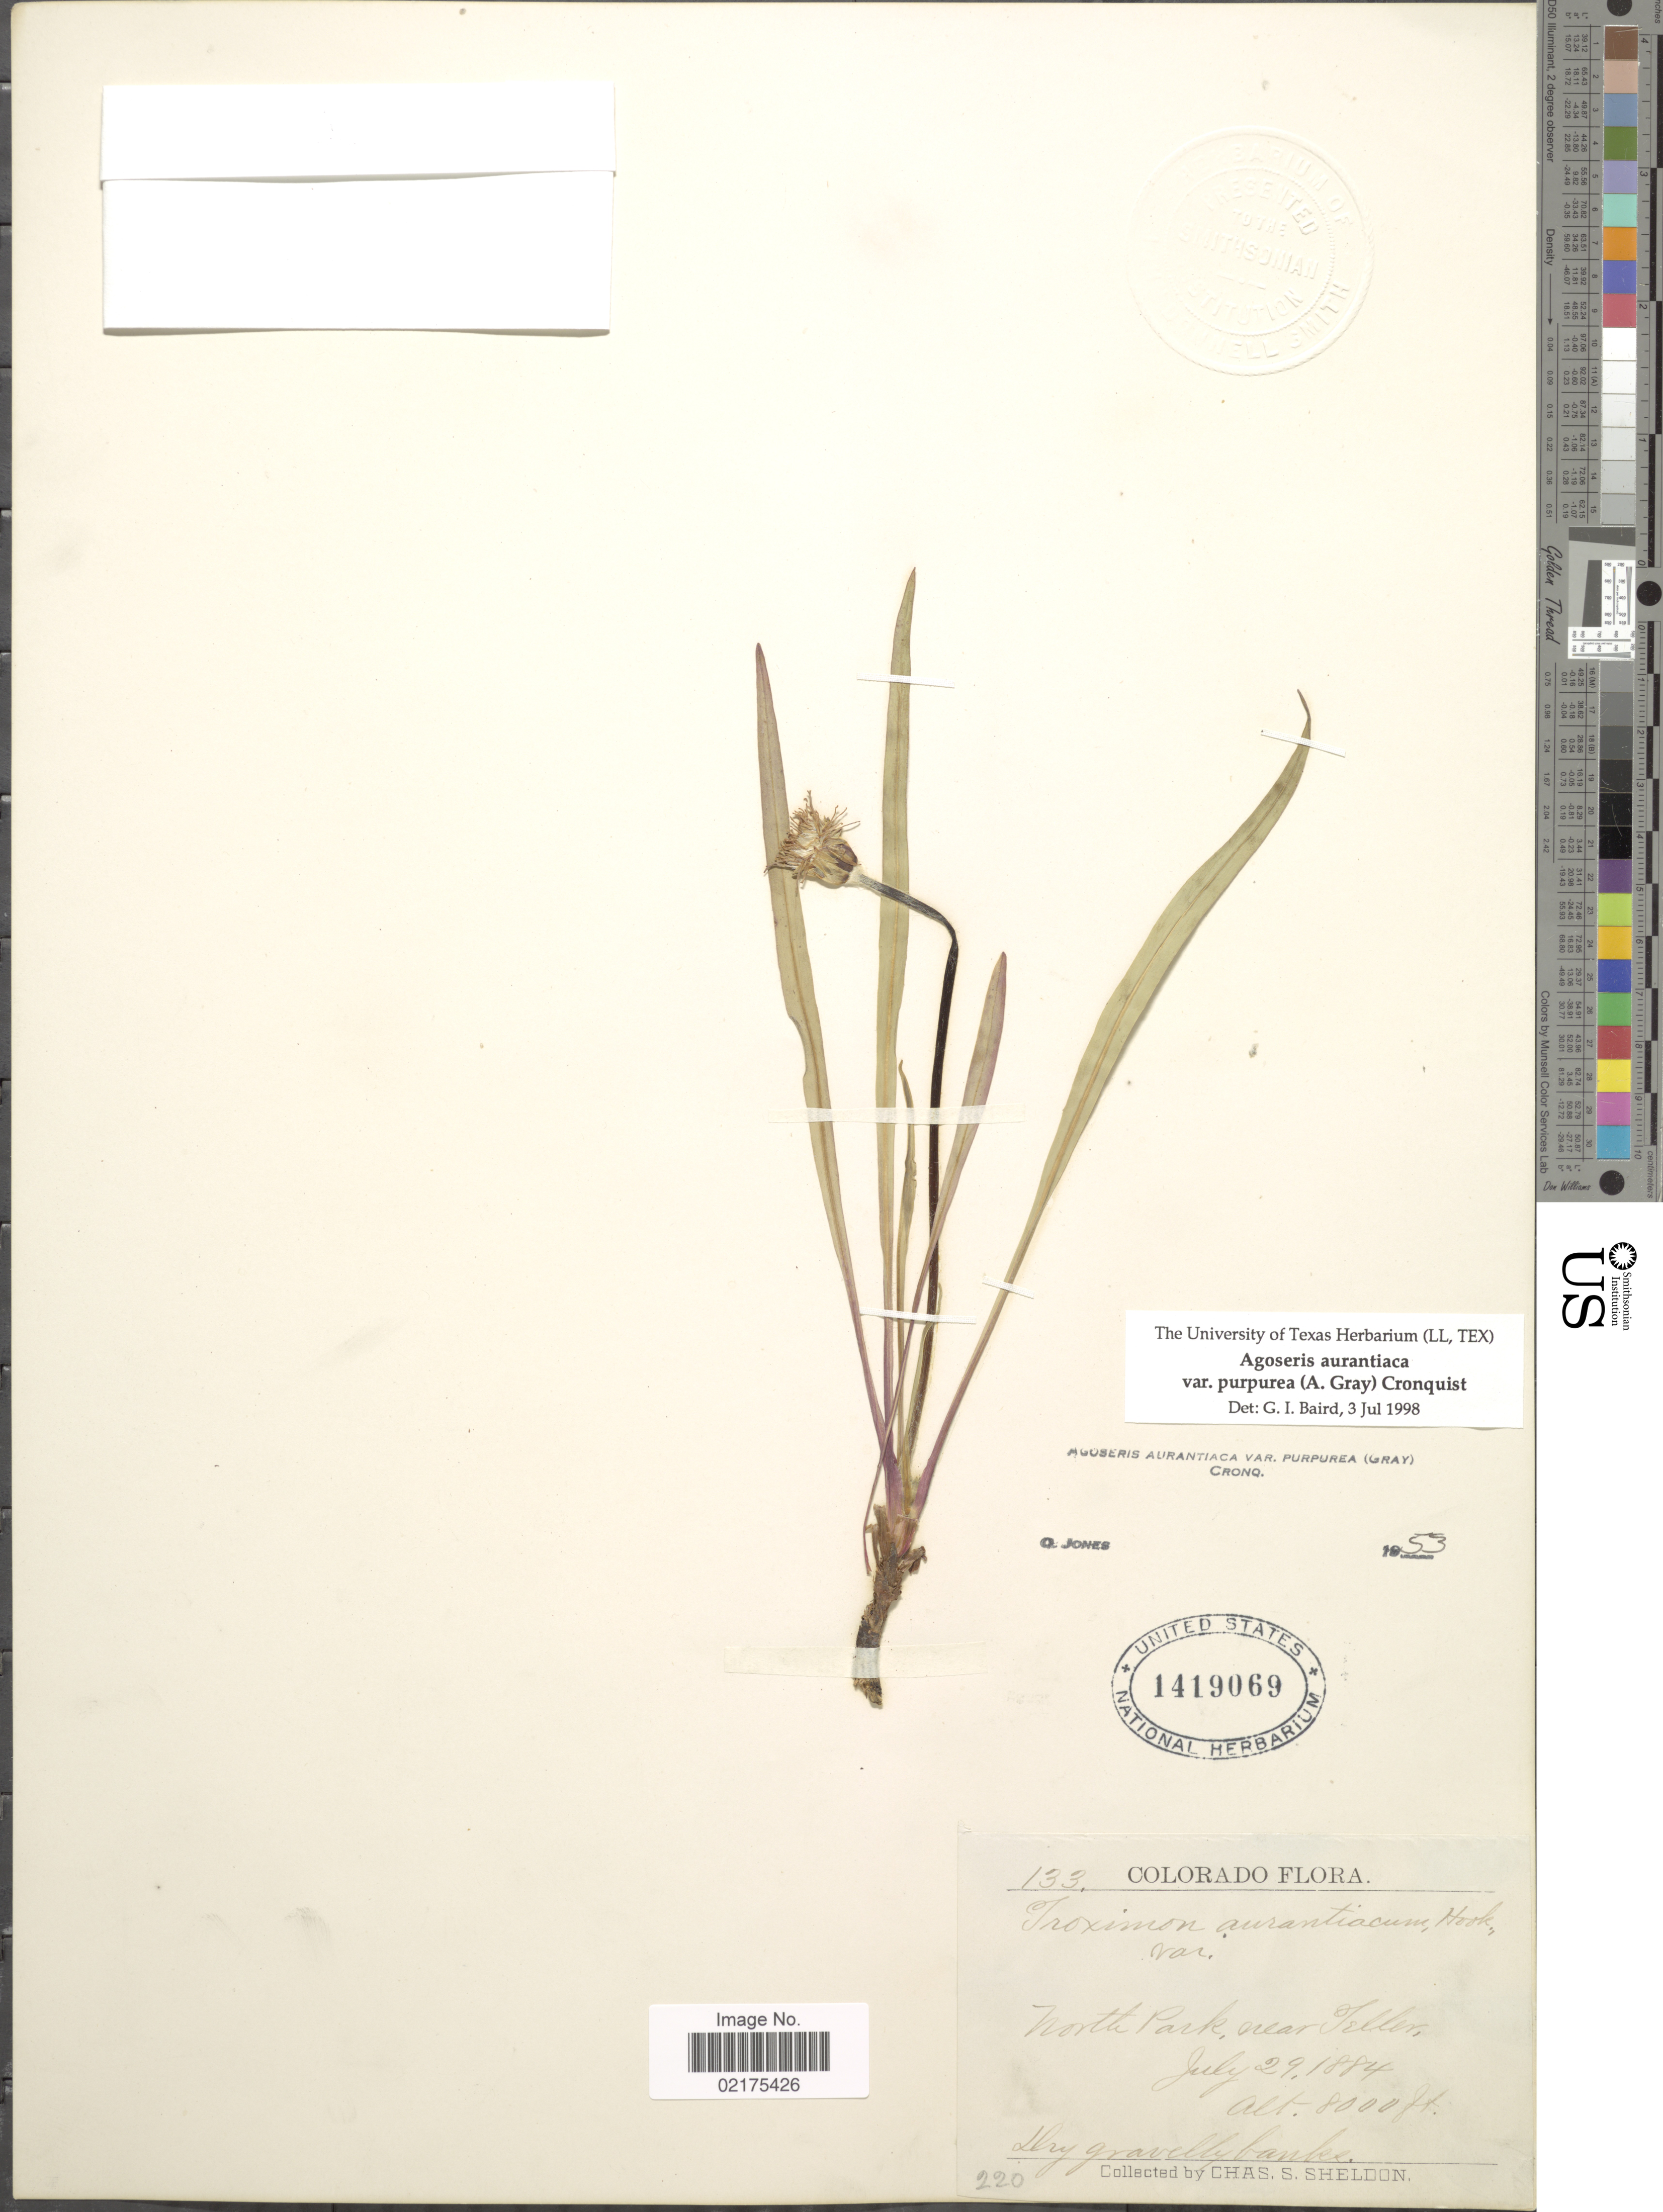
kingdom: Plantae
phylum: Tracheophyta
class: Magnoliopsida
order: Asterales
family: Asteraceae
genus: Agoseris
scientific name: Agoseris aurantiaca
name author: (Hook.) Greene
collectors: C. S. Sheldon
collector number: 133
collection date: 1884-07-29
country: United States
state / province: Colorado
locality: North Park near Teller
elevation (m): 2438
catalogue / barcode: US 1419069